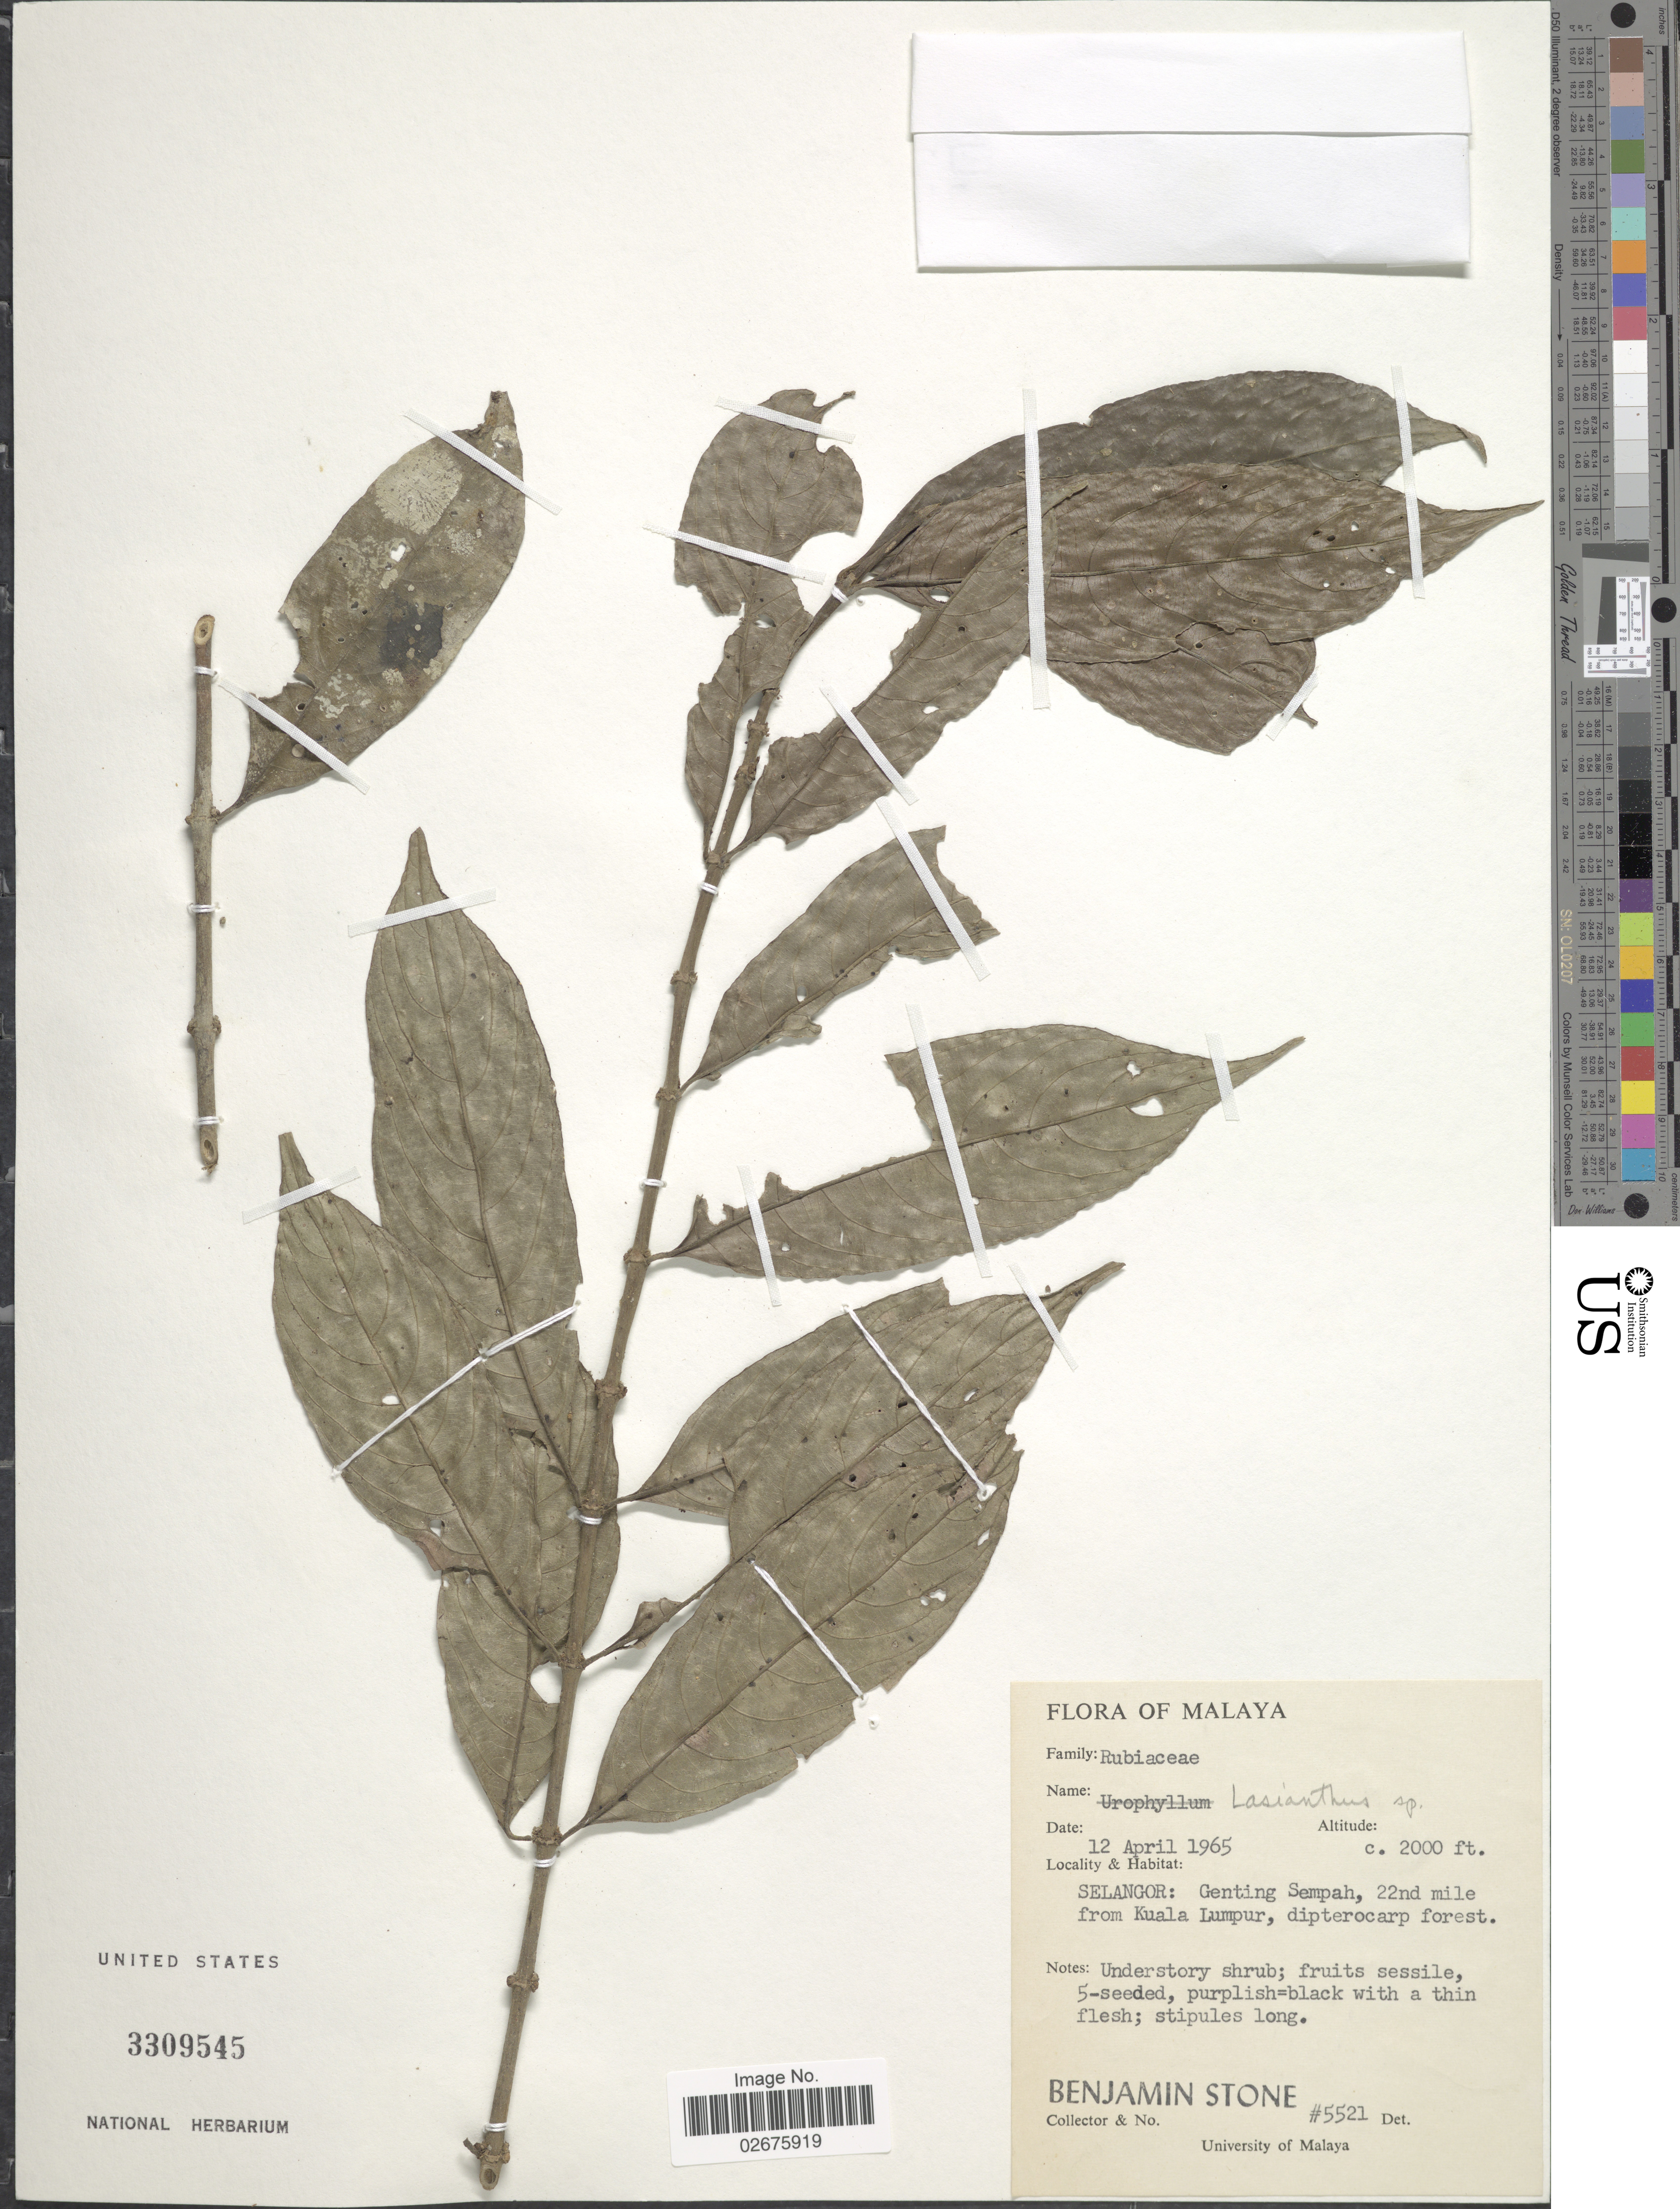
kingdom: Plantae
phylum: Tracheophyta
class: Magnoliopsida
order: Gentianales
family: Rubiaceae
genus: Lasianthus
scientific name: Lasianthus sp.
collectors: B. C. Stone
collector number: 5521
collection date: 1965-04-12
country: Malaysia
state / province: Selangor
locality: Malaya, Genting Sempah, 22nd mile from Kuala Lumpur, dipterocarp forest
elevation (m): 610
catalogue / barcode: US 3309545